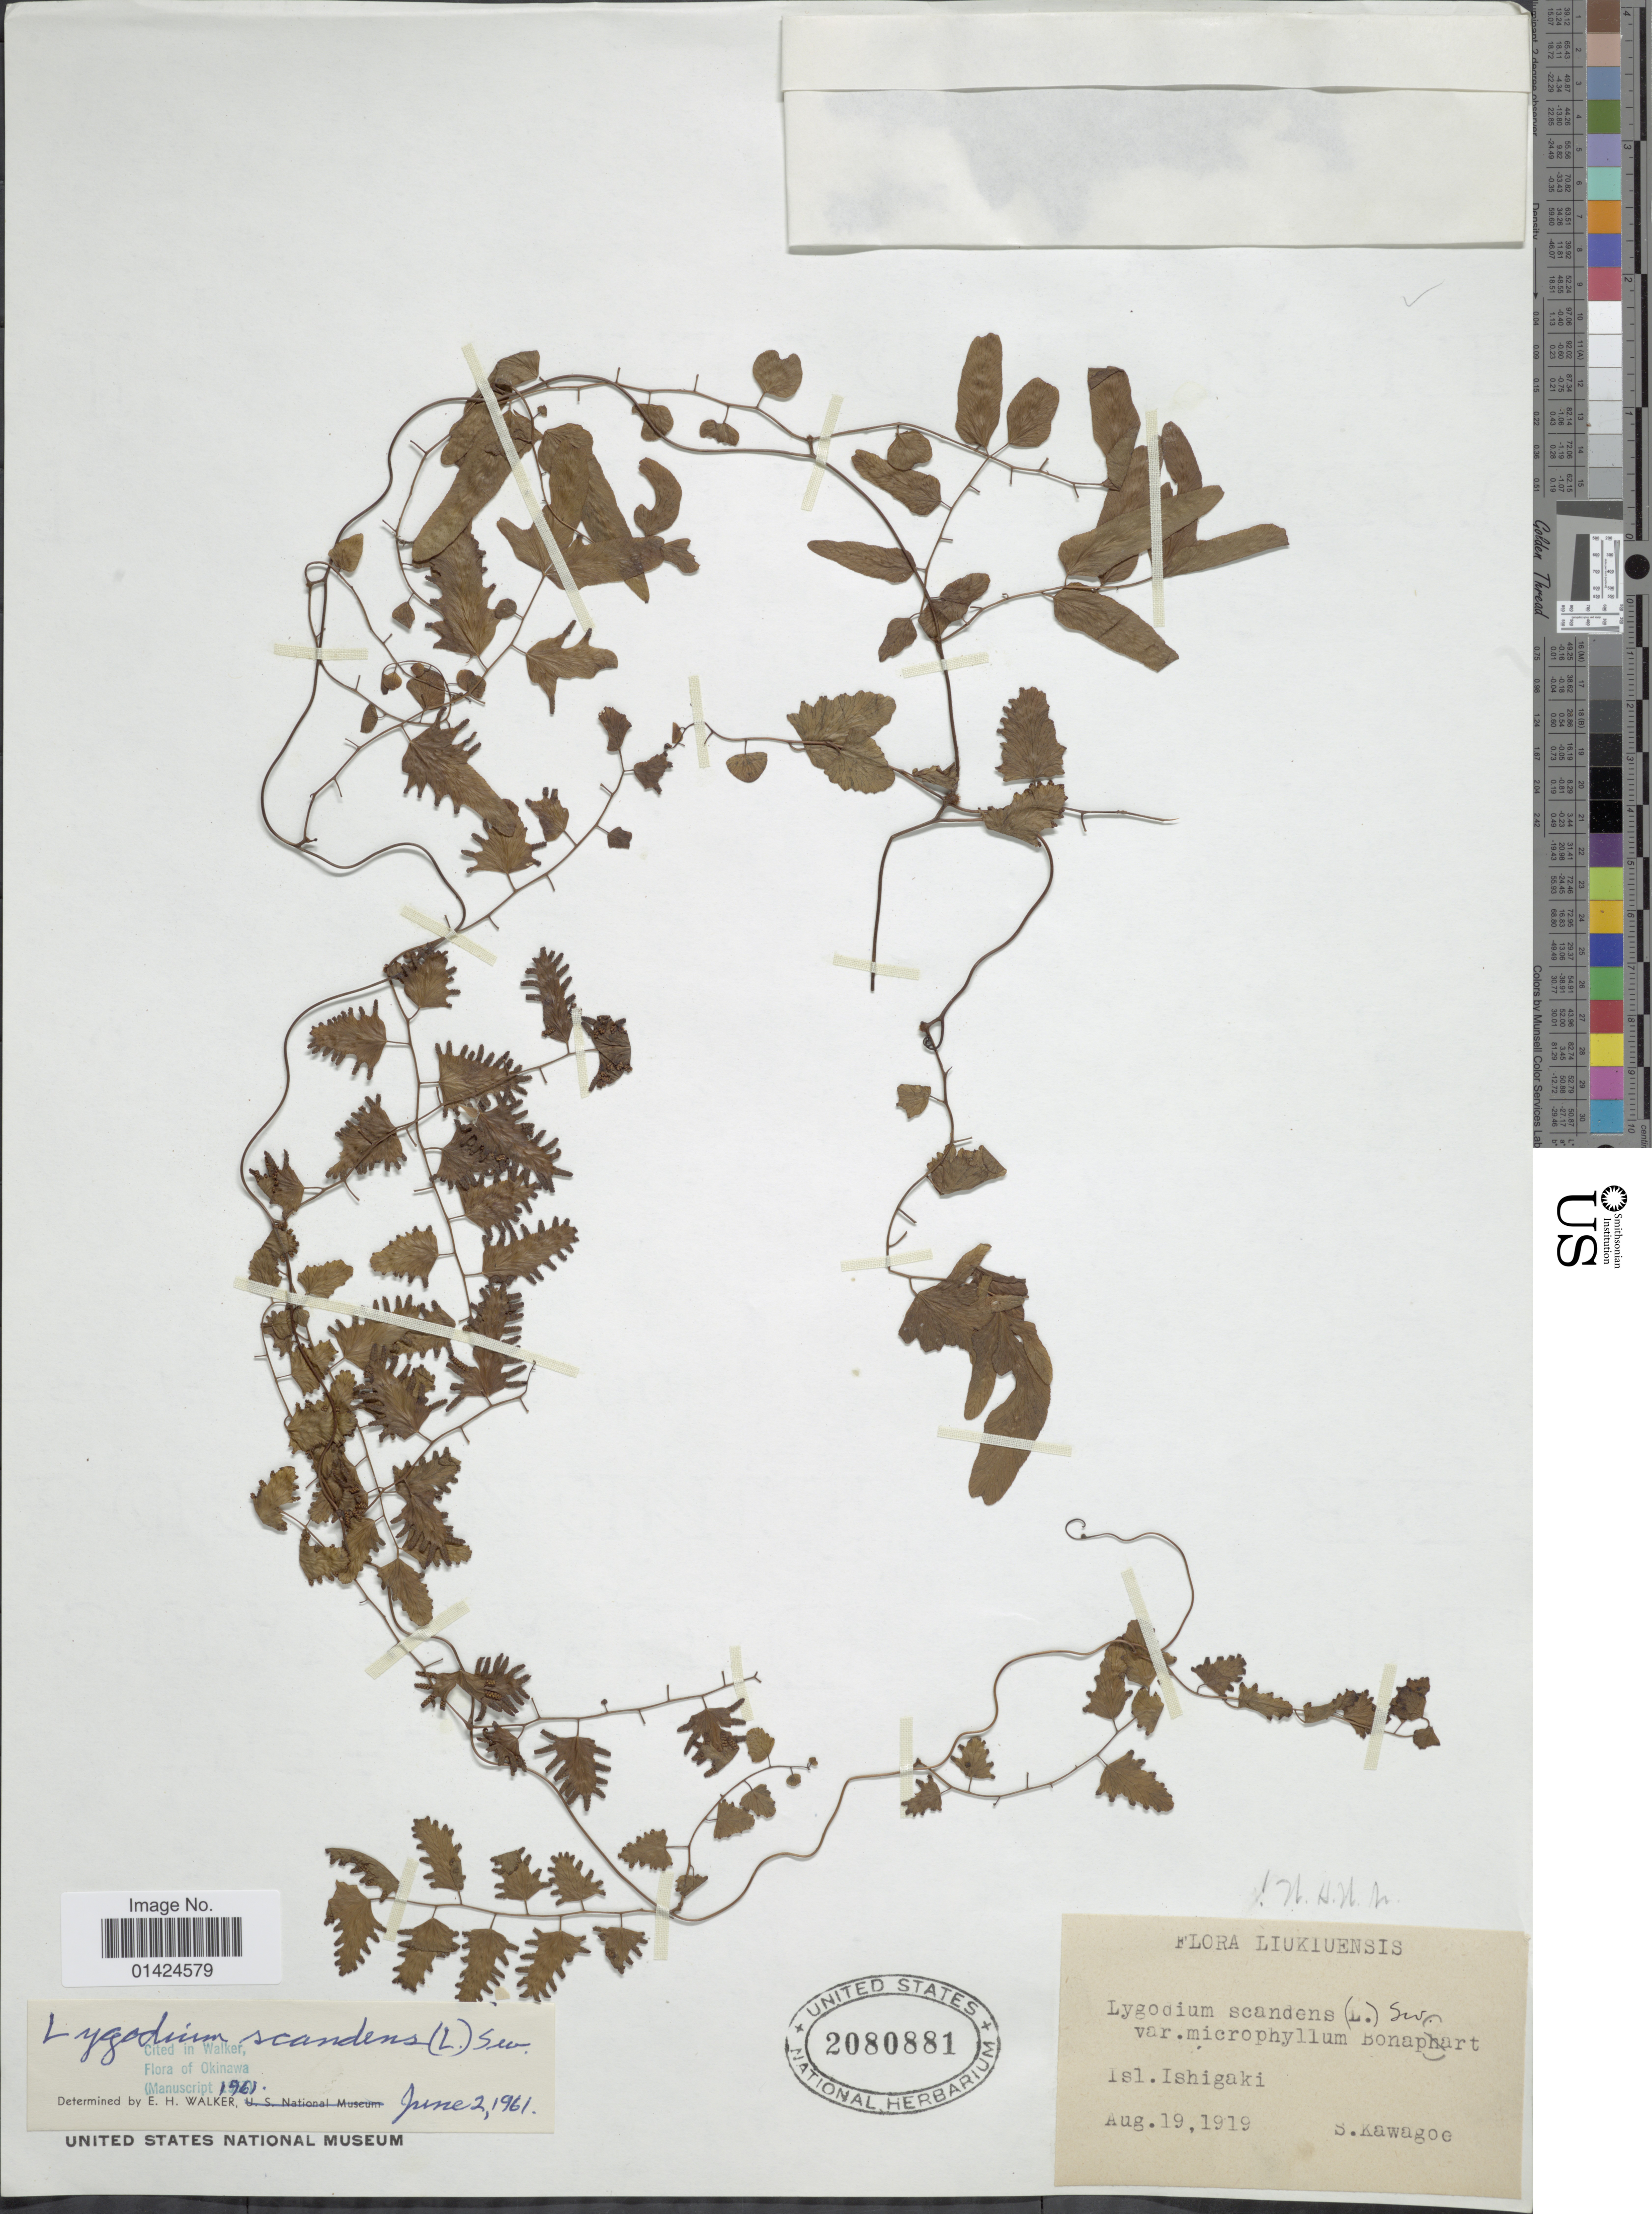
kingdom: Plantae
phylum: Tracheophyta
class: Polypodiopsida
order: Schizaeales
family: Lygodiaceae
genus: Lygodium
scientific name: Lygodium microphyllum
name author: (Cav.) R. Br.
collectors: S. Kawagoe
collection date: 1919-08-19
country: Japan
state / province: Okinawa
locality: Flora Liukiuensis. Isl. Ishigaki.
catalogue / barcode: US 2080881